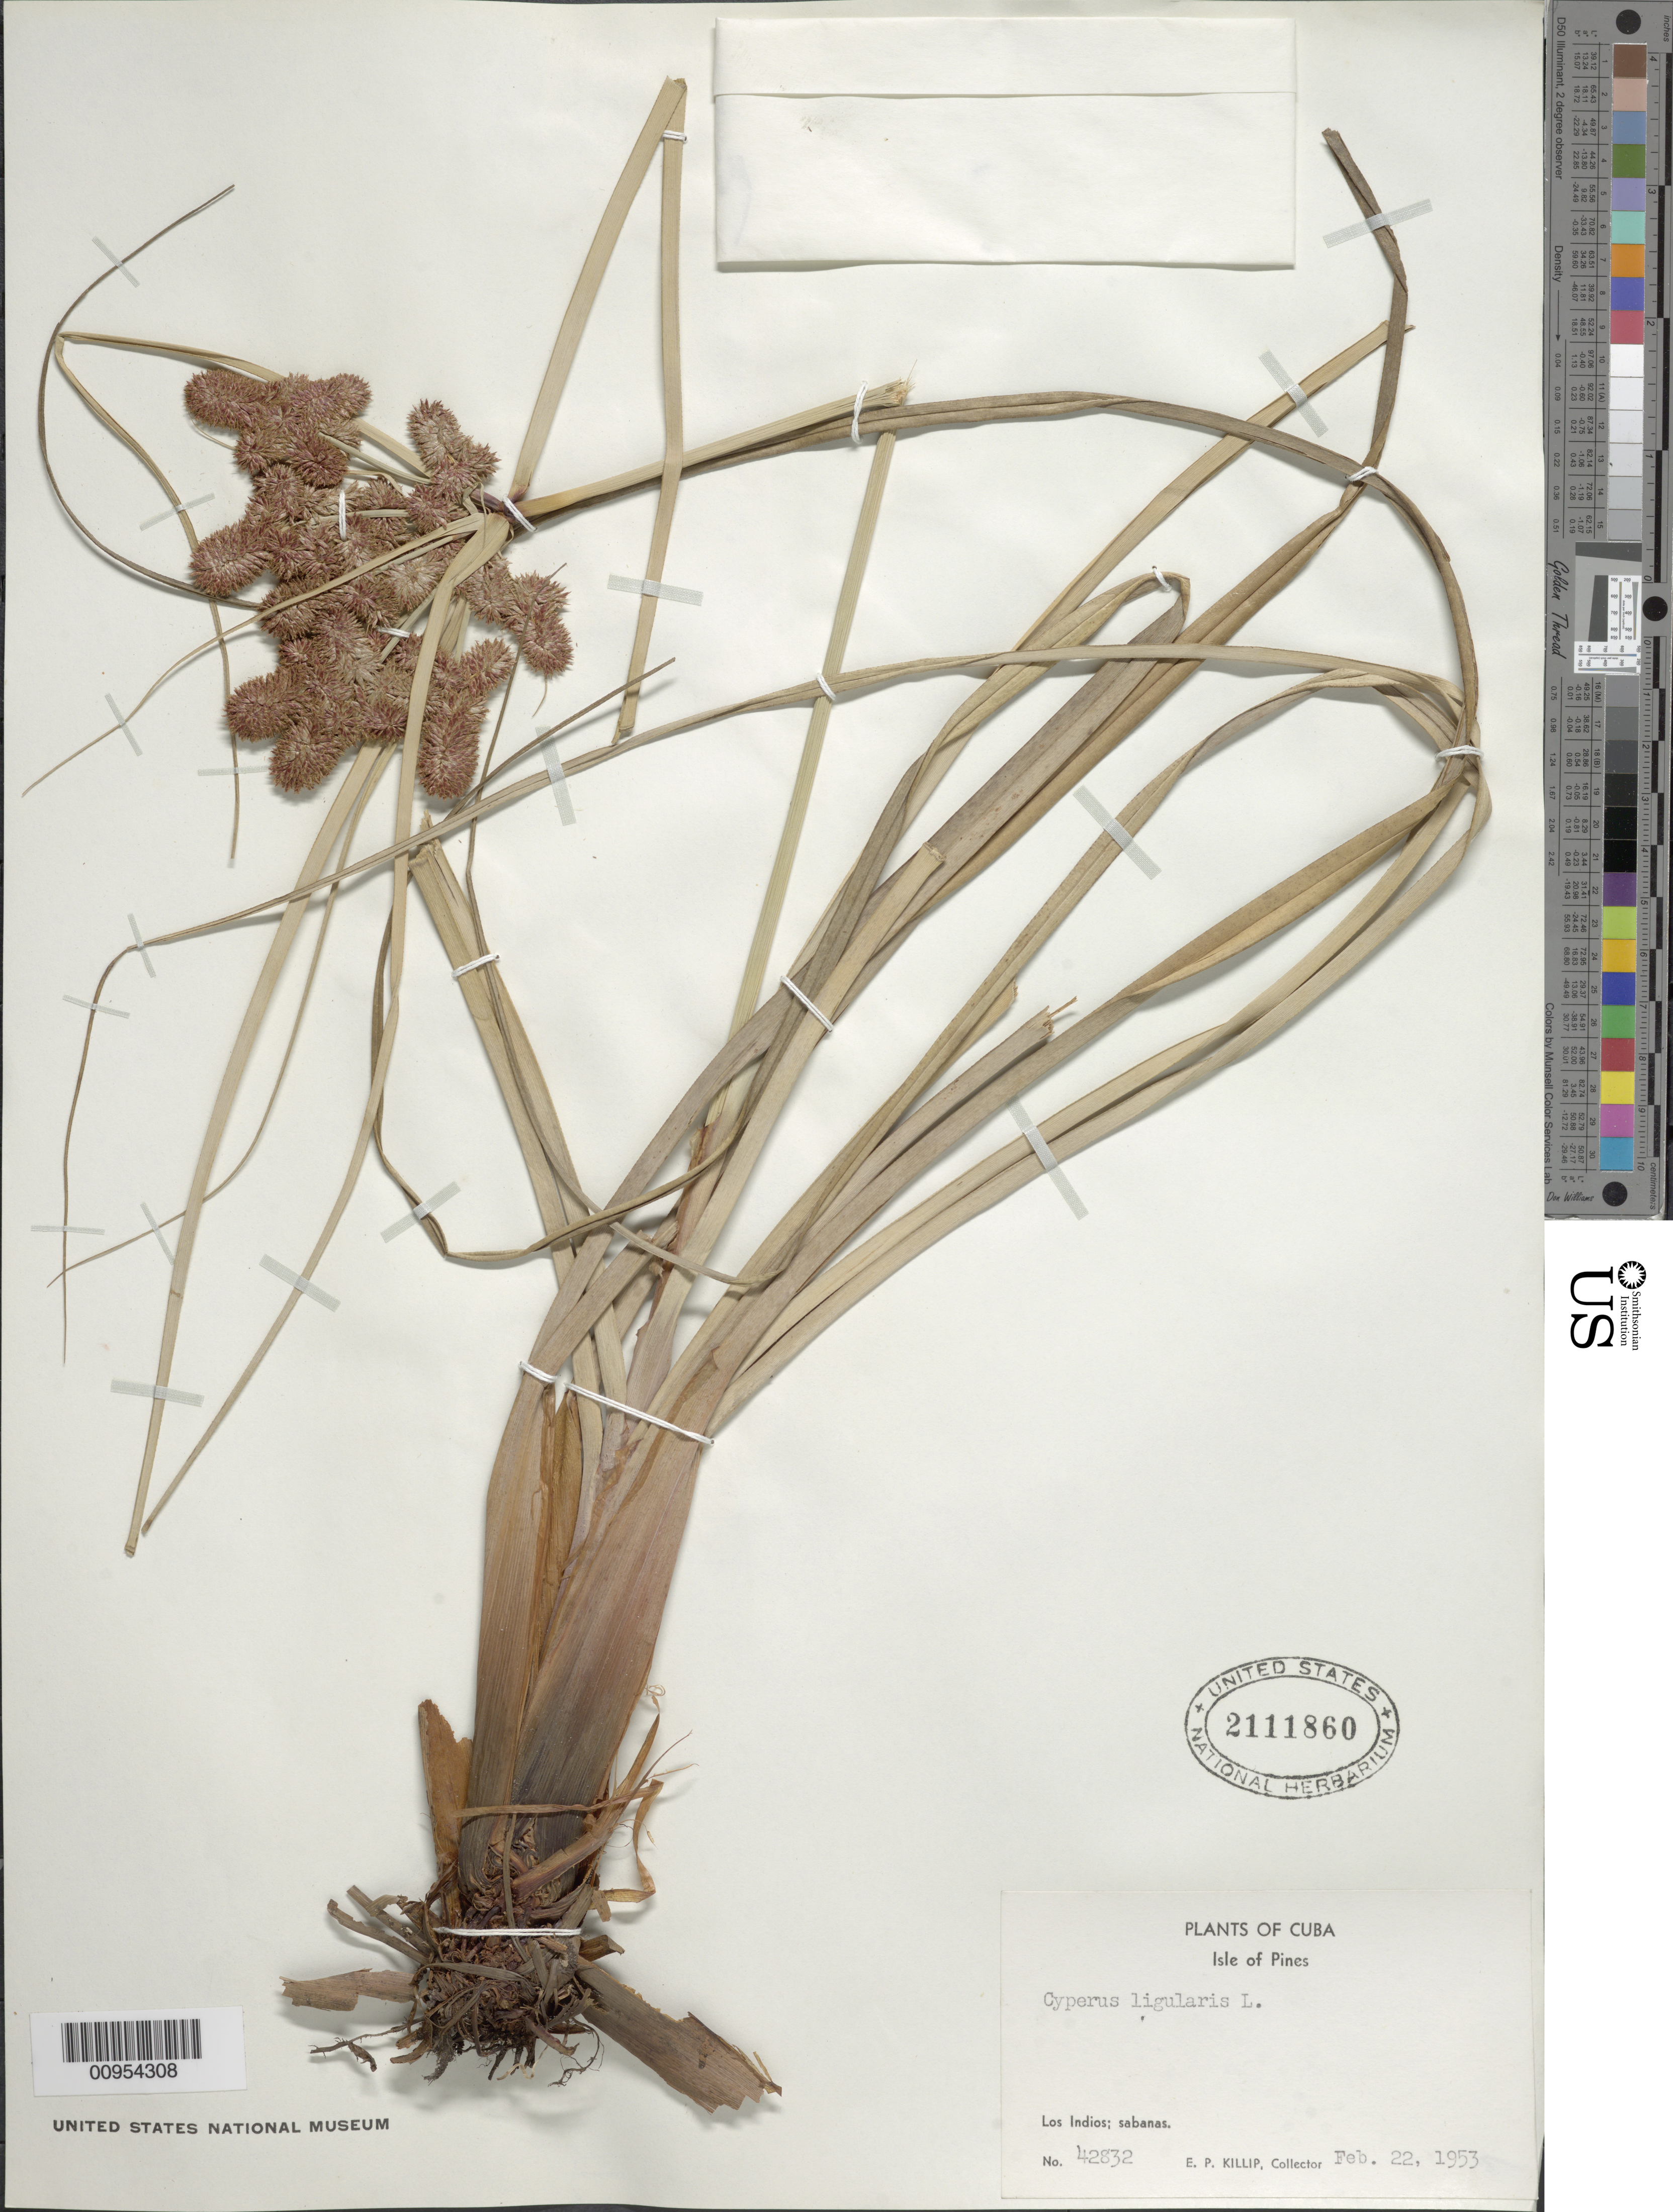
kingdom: Plantae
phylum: Tracheophyta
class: Liliopsida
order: Poales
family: Cyperaceae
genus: Cyperus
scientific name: Cyperus ligularis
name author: L.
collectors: E. P. Killip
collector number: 42832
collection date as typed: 22 Feb 1953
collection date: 1953-02-22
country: Cuba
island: Isla de la Juventud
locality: Los Indios, sabanas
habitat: Sabanas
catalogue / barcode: US 2111860